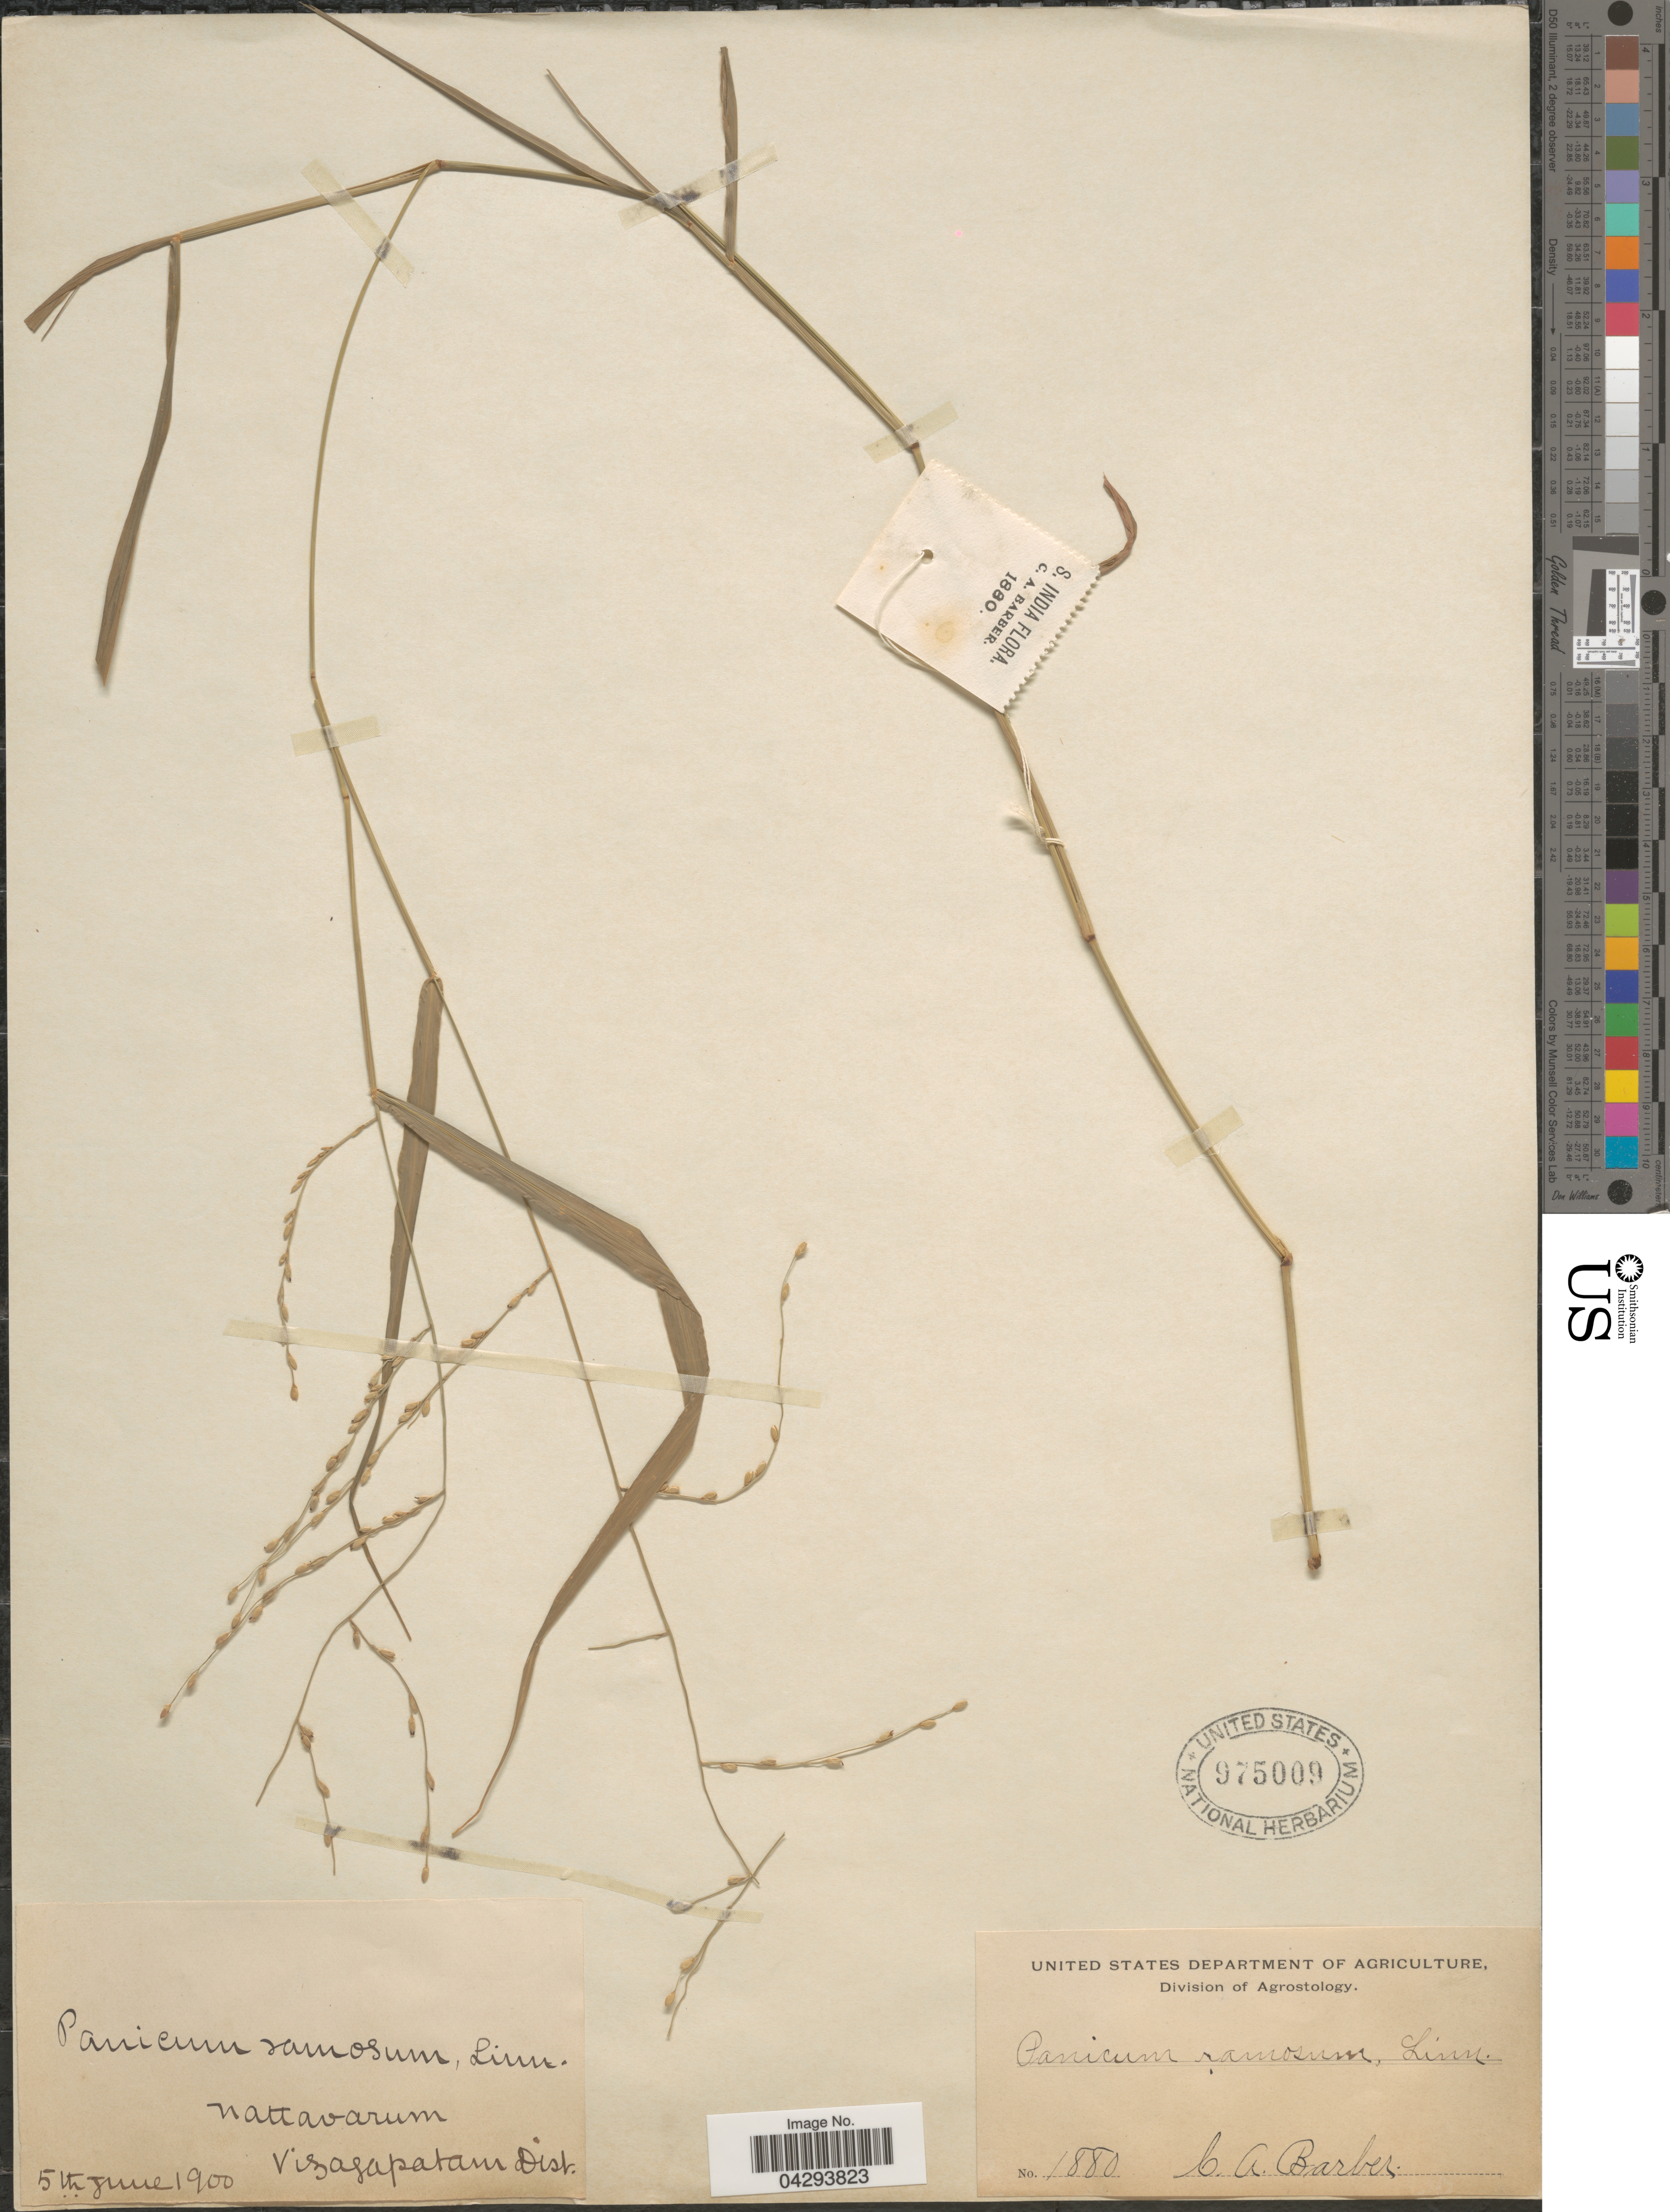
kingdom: Plantae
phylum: Tracheophyta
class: Liliopsida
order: Poales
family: Poaceae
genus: Urochloa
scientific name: Urochloa kurzii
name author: (Hook. f.) T.Q. Nguyen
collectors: C. Barber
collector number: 1880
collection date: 1900-06-05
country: India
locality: Nattavarum. Vizagapatam Dist.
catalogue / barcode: US 975009